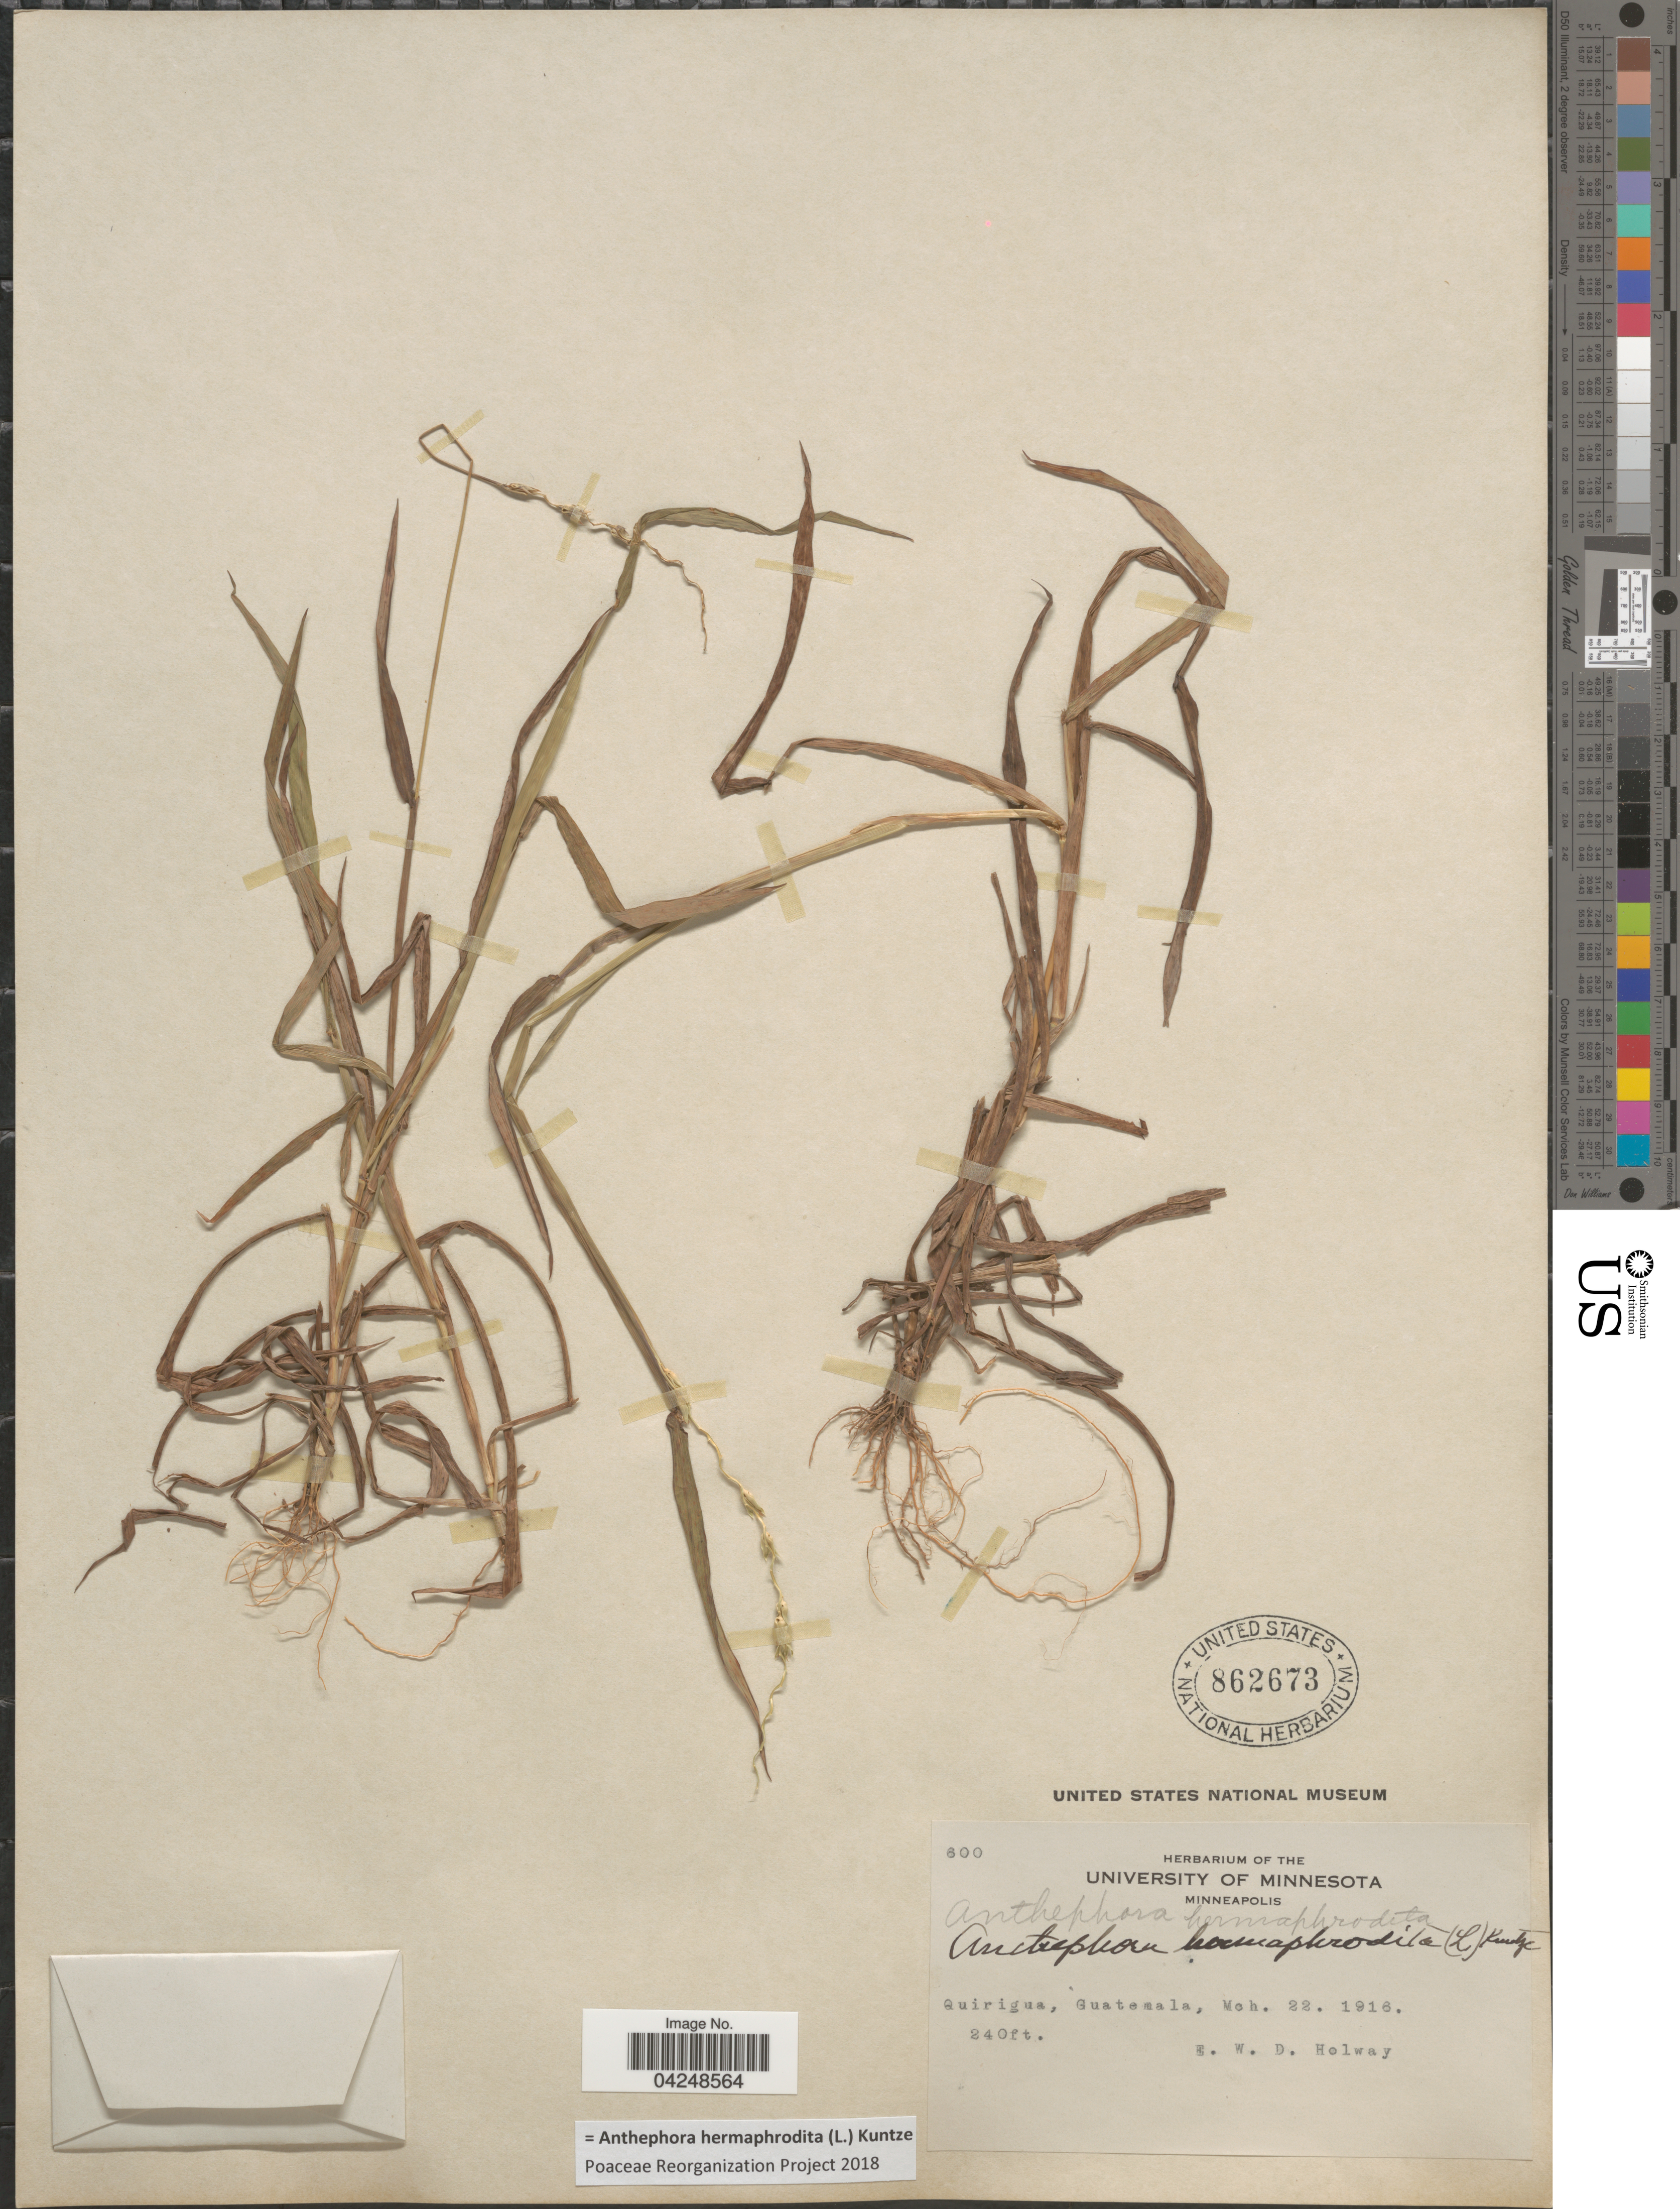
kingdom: Plantae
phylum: Tracheophyta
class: Liliopsida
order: Poales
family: Poaceae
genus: Anthephora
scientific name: Anthephora hermaphrodita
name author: (L.) Kuntze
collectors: E. W. D. Holway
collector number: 600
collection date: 1916-03-22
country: Guatemala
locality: Quirigua.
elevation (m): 73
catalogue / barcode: US 862673